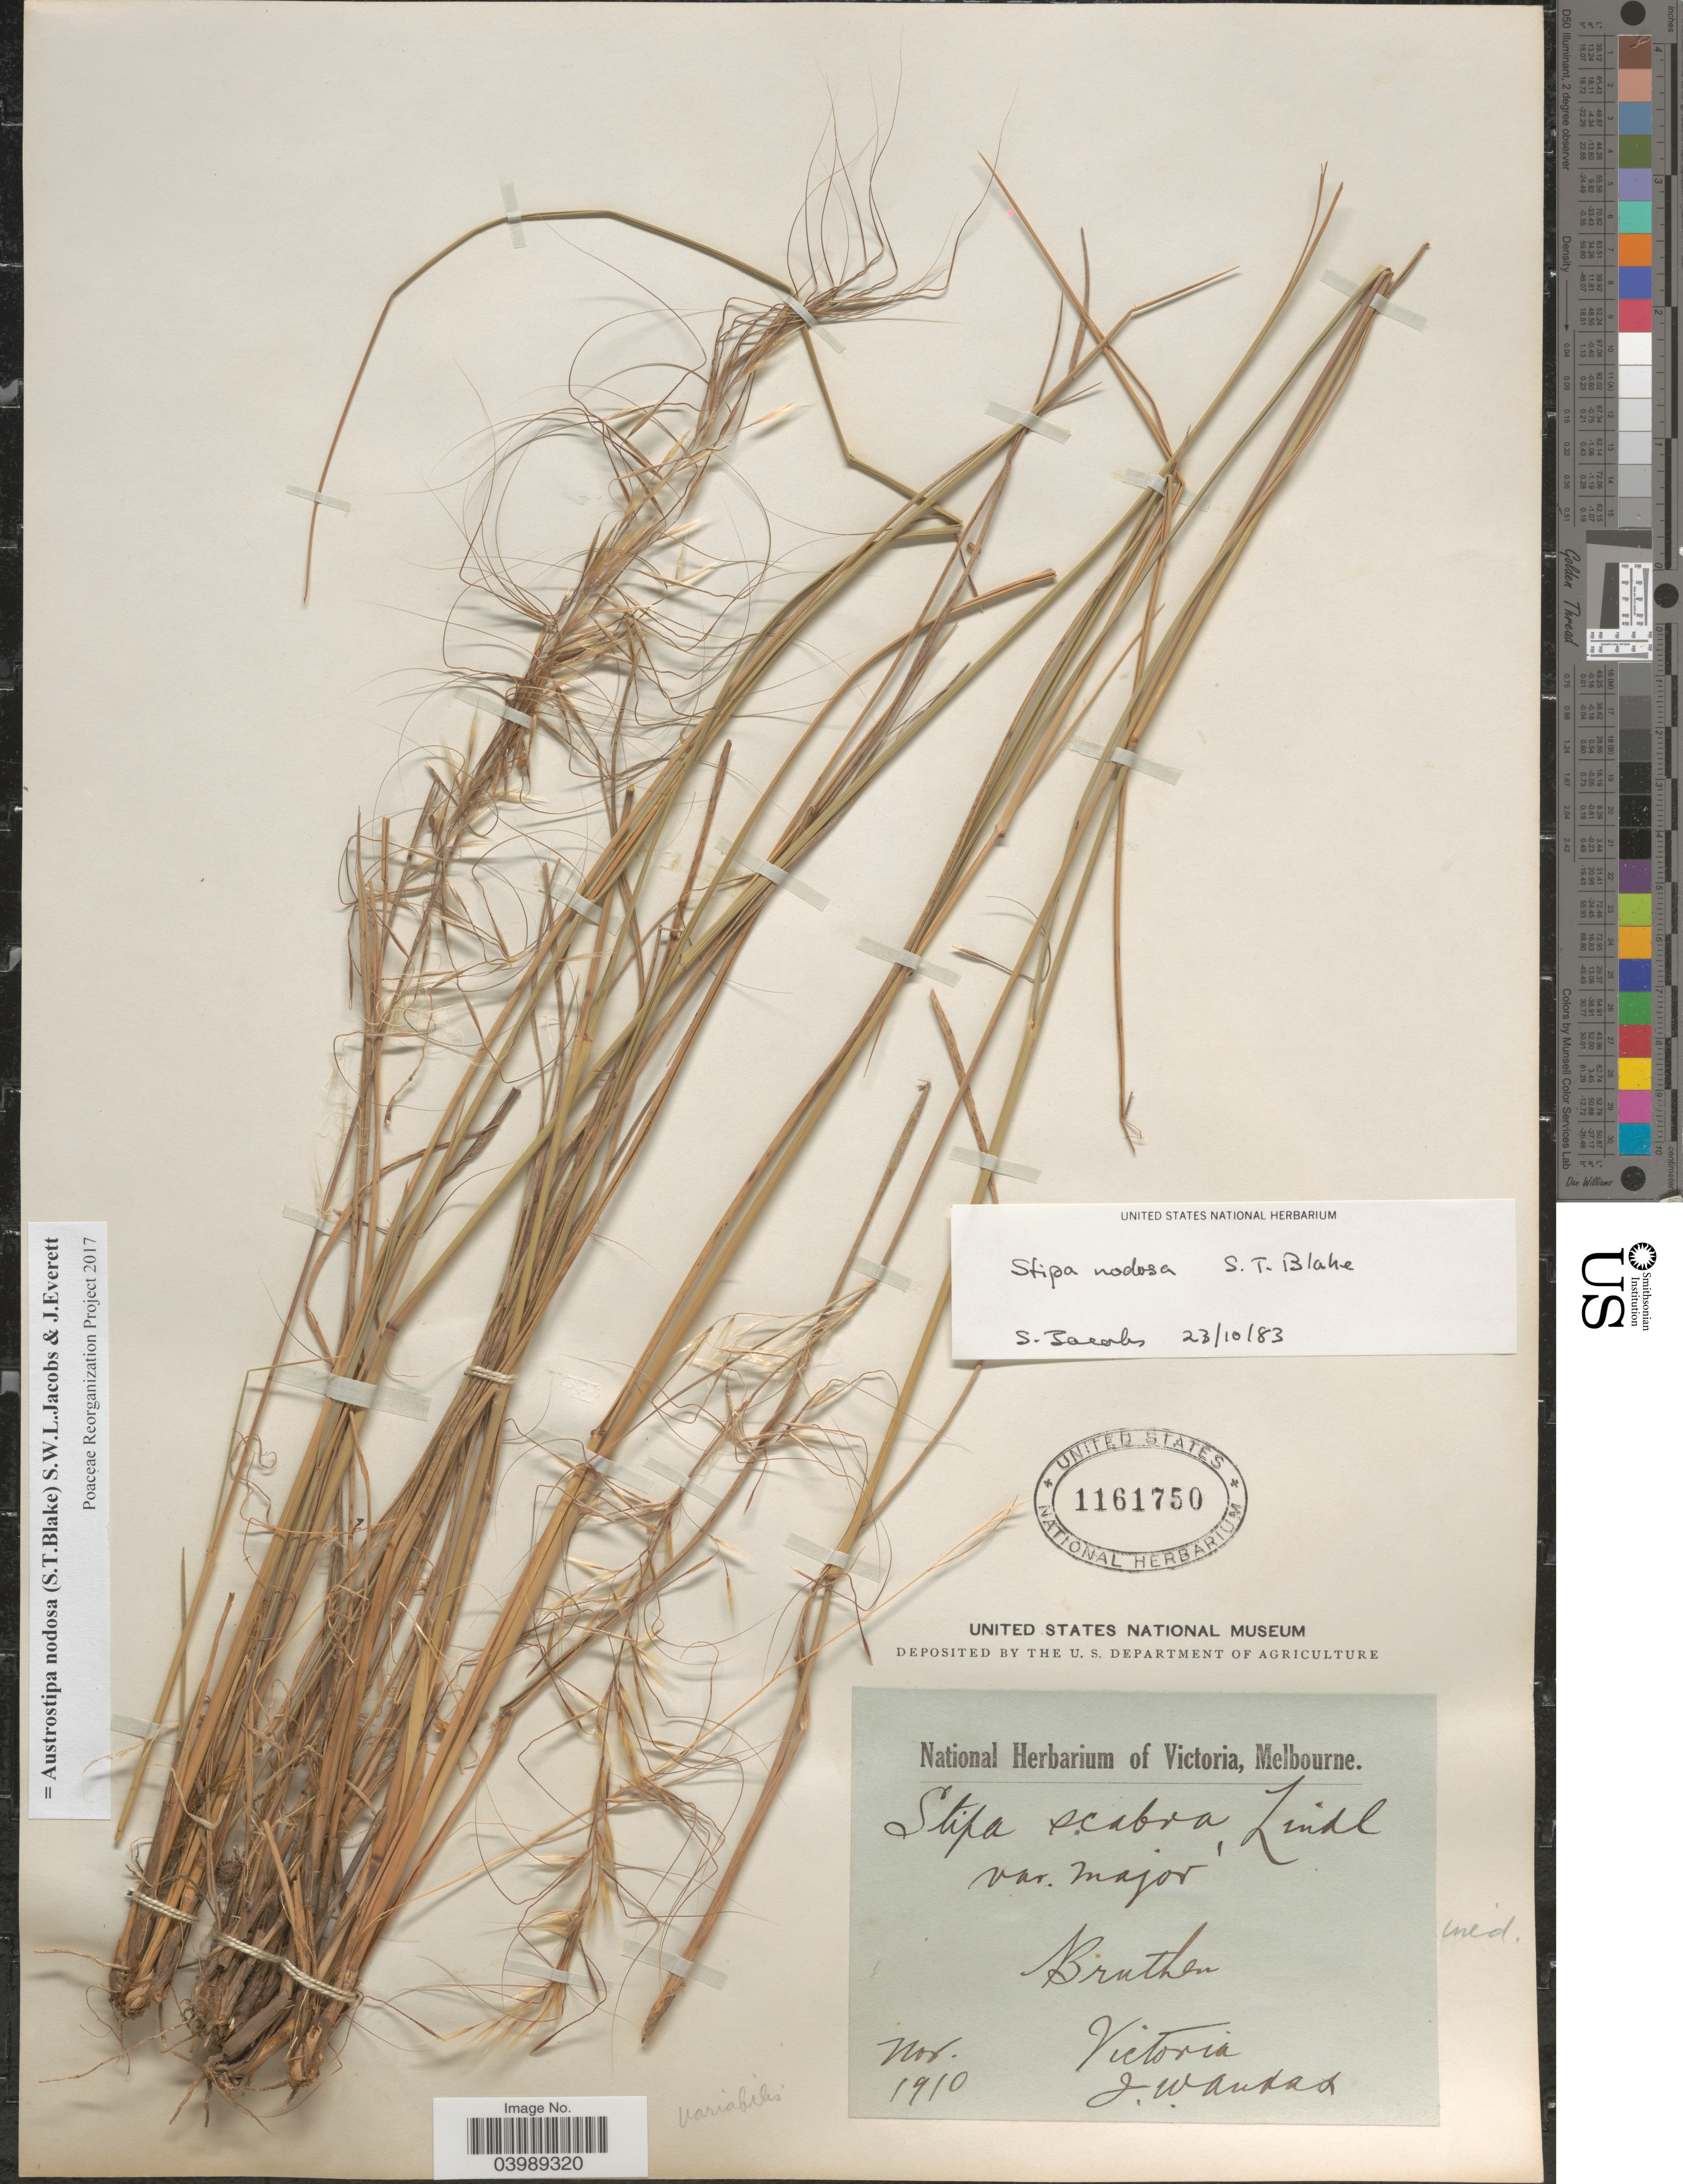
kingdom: Plantae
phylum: Tracheophyta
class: Liliopsida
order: Poales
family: Poaceae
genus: Austrostipa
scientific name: Austrostipa nodosa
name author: (S.T. Blake) S.W.L. Jacobs & J. Everett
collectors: J. Wandas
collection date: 1910-11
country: Australia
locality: Bruthern. Victoria.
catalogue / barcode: US 1161750